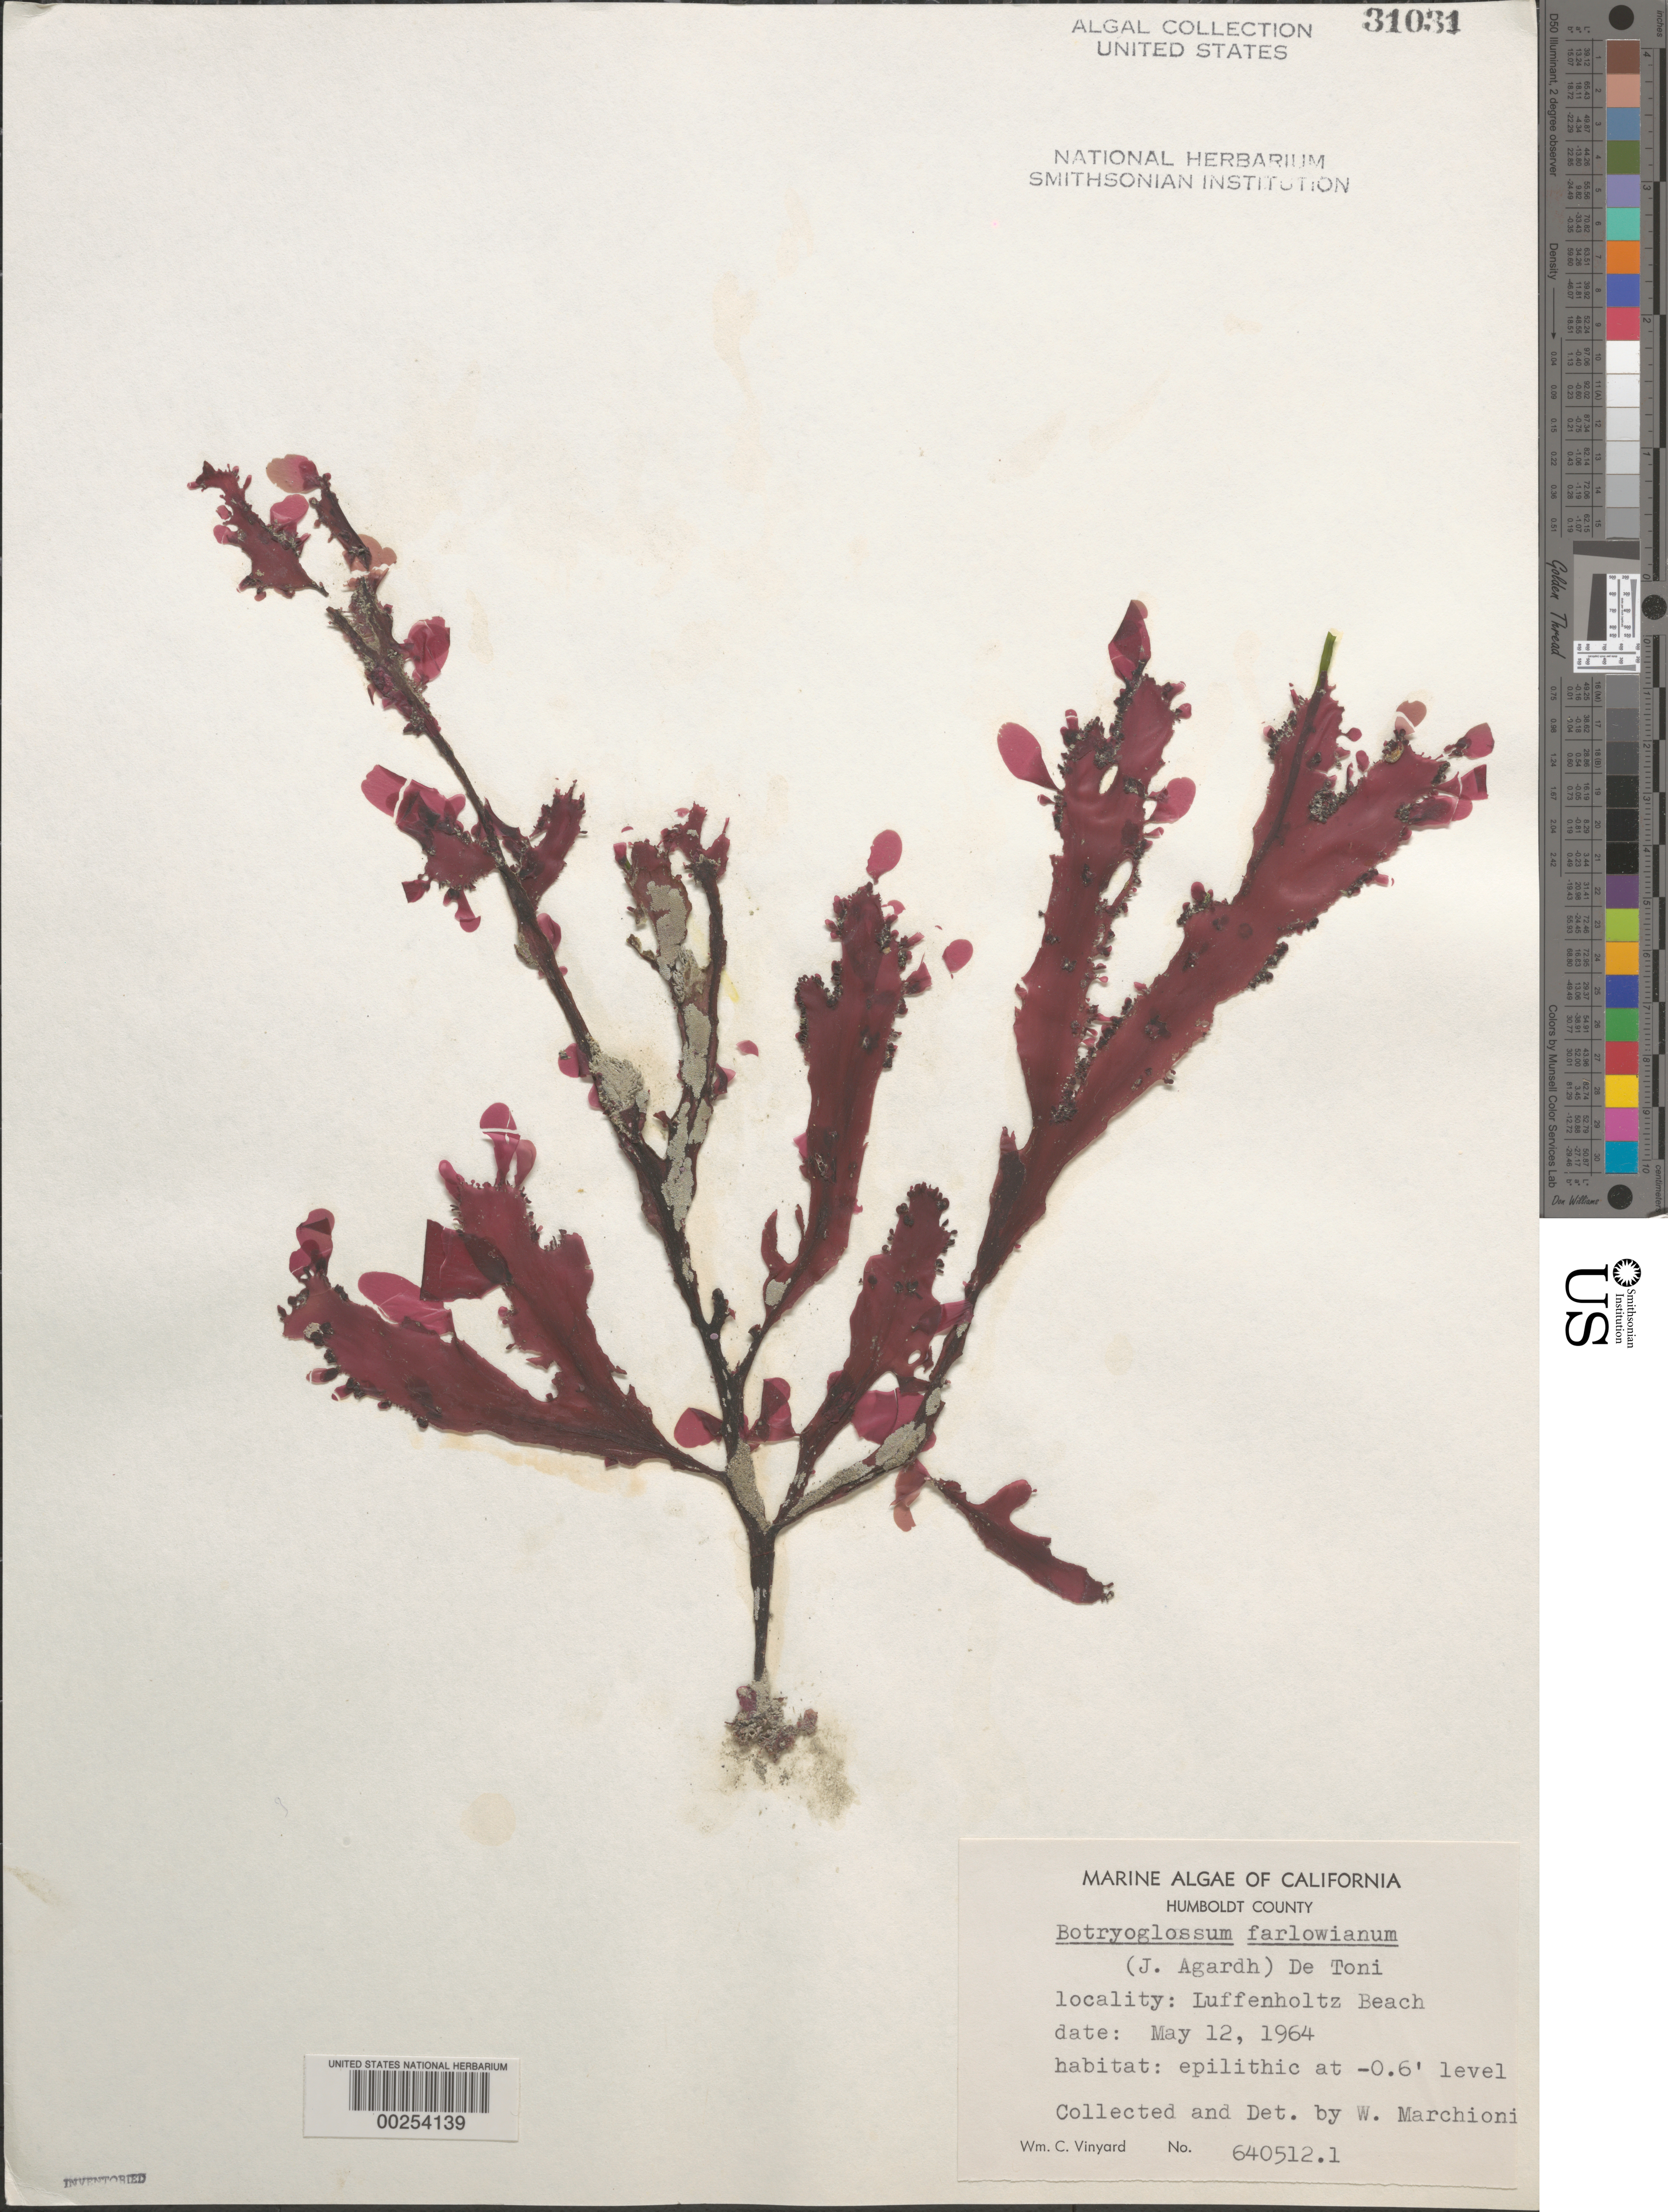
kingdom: Plantae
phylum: Rhodophyta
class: Florideophyceae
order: Ceramiales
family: Delesseriaceae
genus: Botryoglossum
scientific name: Botryoglossum farlowianum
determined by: Marchioni, W.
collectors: W. Marchioni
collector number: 640512.1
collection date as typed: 12 May 1964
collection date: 1964-05-12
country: United States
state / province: California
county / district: Humboldt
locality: Luffenholtz Beach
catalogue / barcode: US 31031